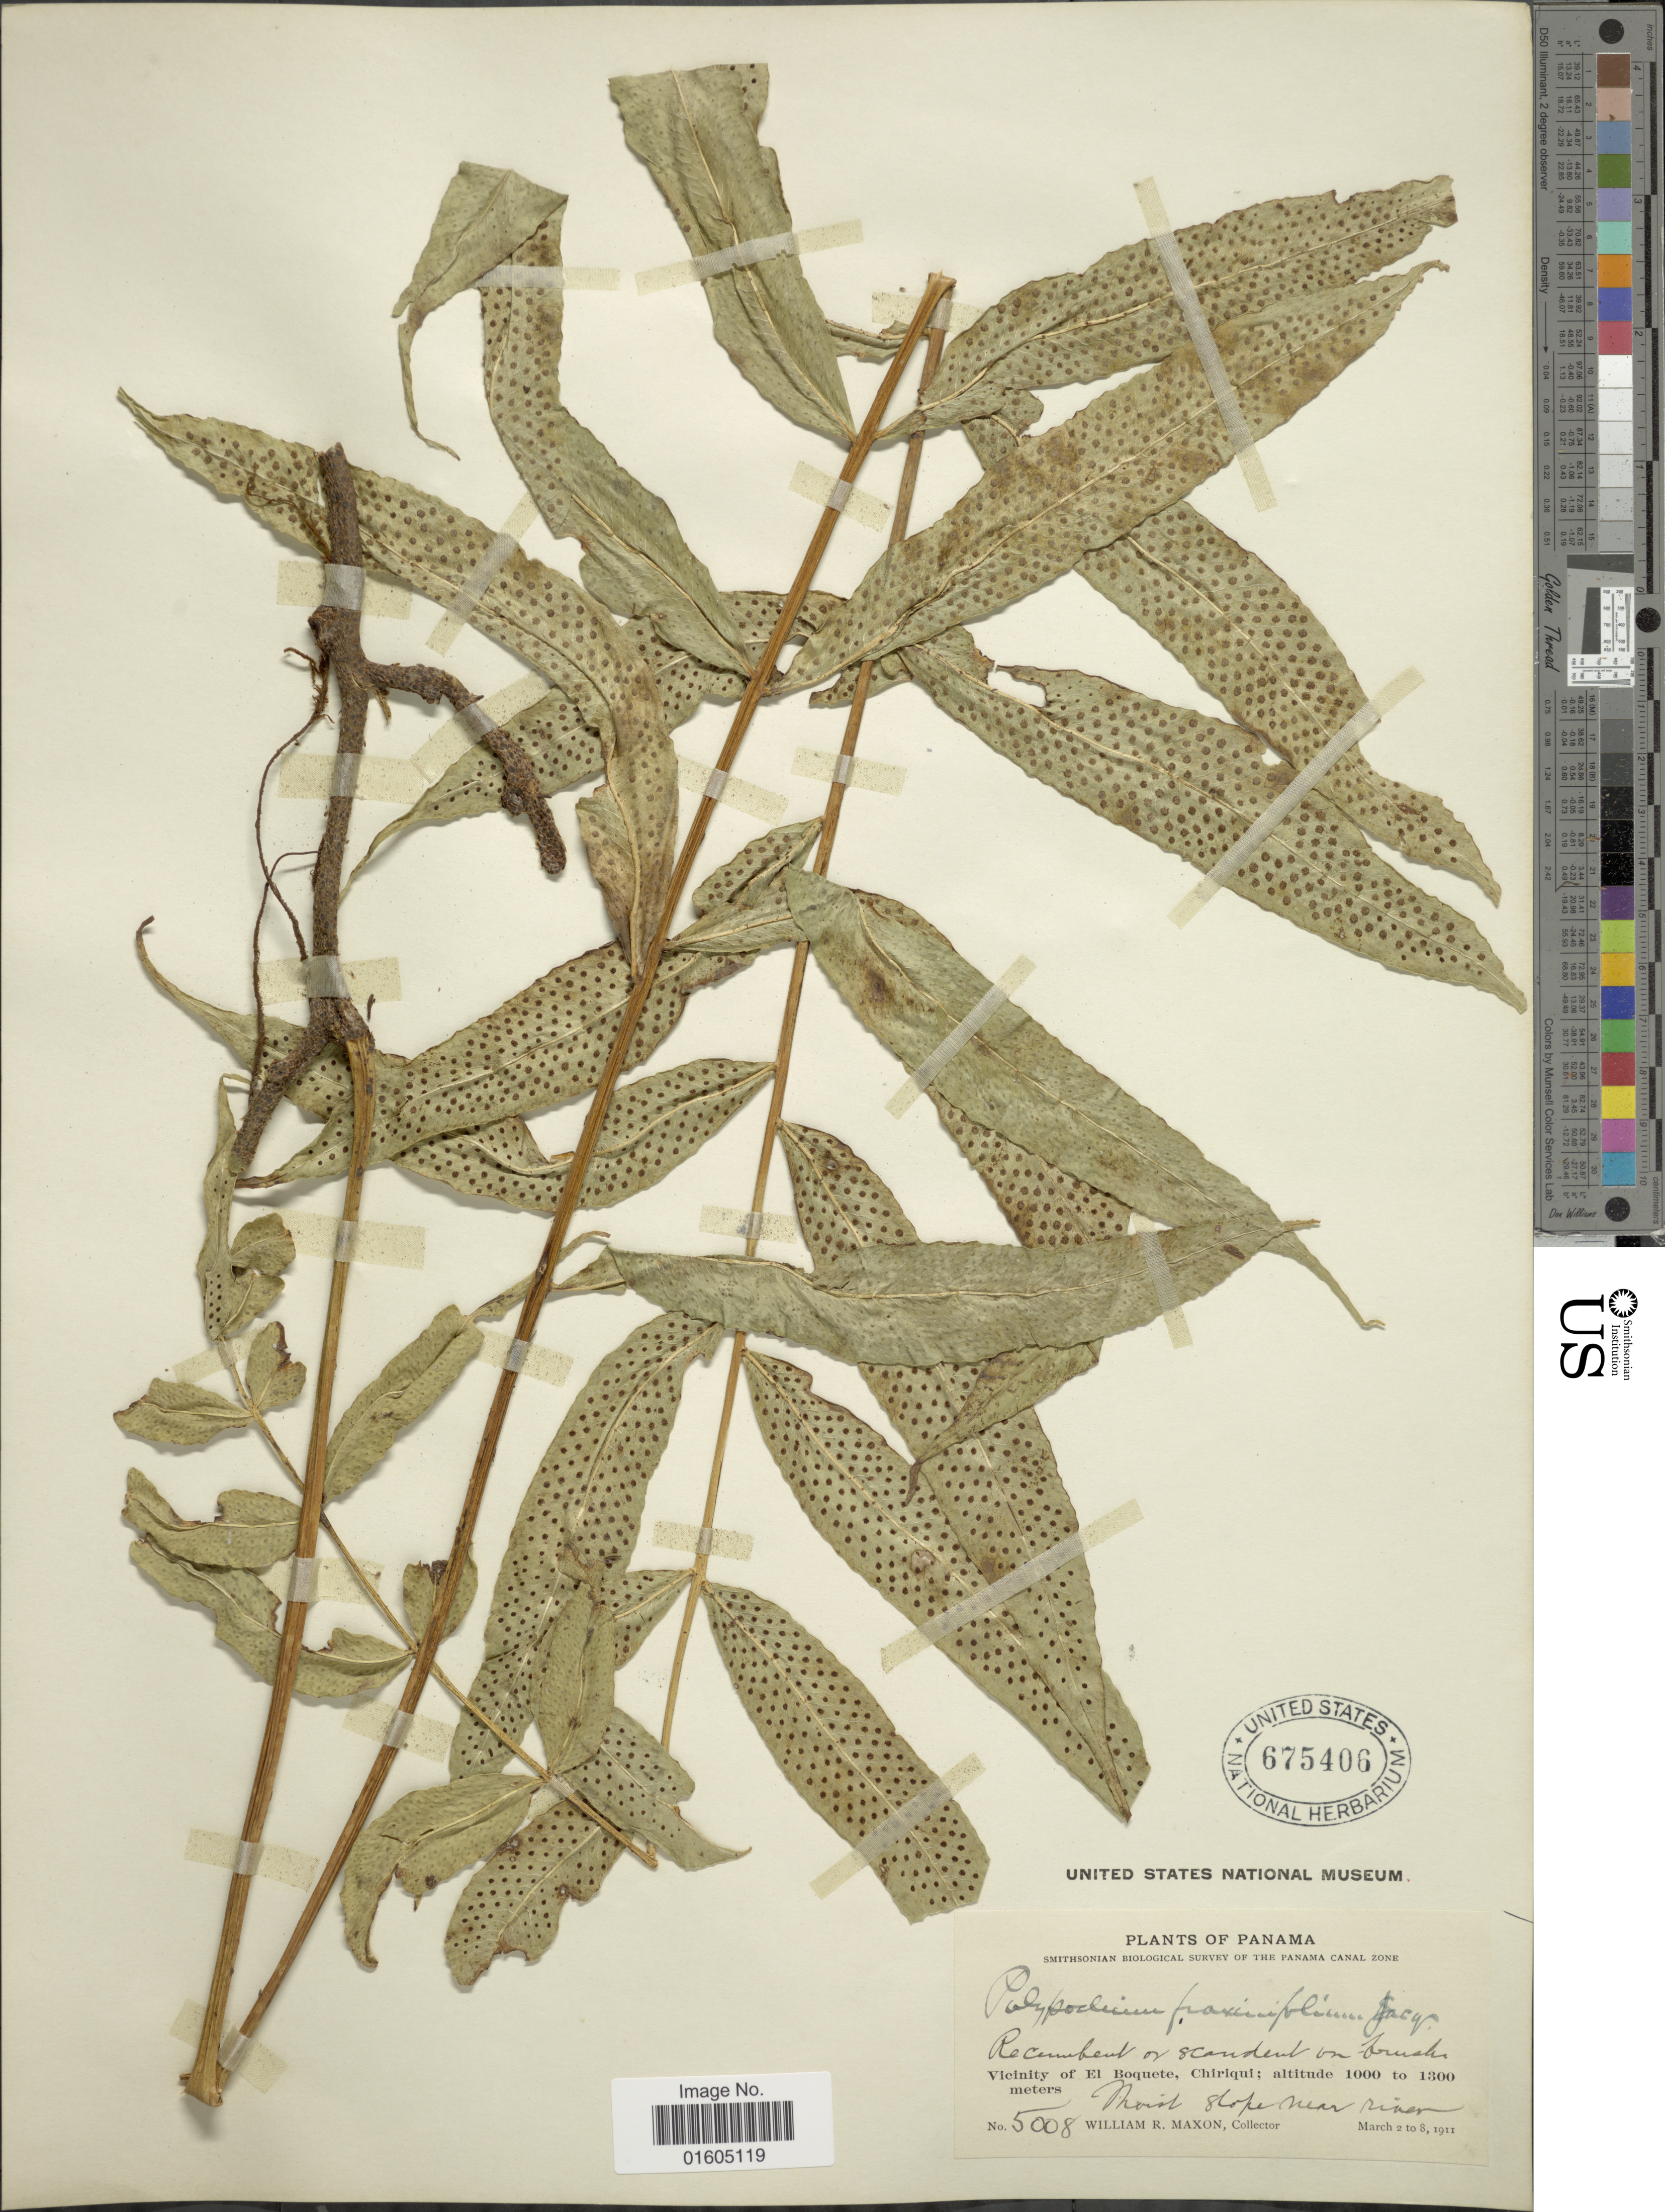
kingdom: Plantae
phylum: Tracheophyta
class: Polypodiopsida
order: Polypodiales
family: Polypodiaceae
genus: Serpocaulon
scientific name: Serpocaulon fraxinifolium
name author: (Jacq.) A.R. Sm.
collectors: W. R. Maxon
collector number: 5008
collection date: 1911-03-02/1911-03-08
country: Panama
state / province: Chiriqui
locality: Panama. Vicinity of El Boquete, Chiriqui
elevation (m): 1000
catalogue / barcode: US 675406